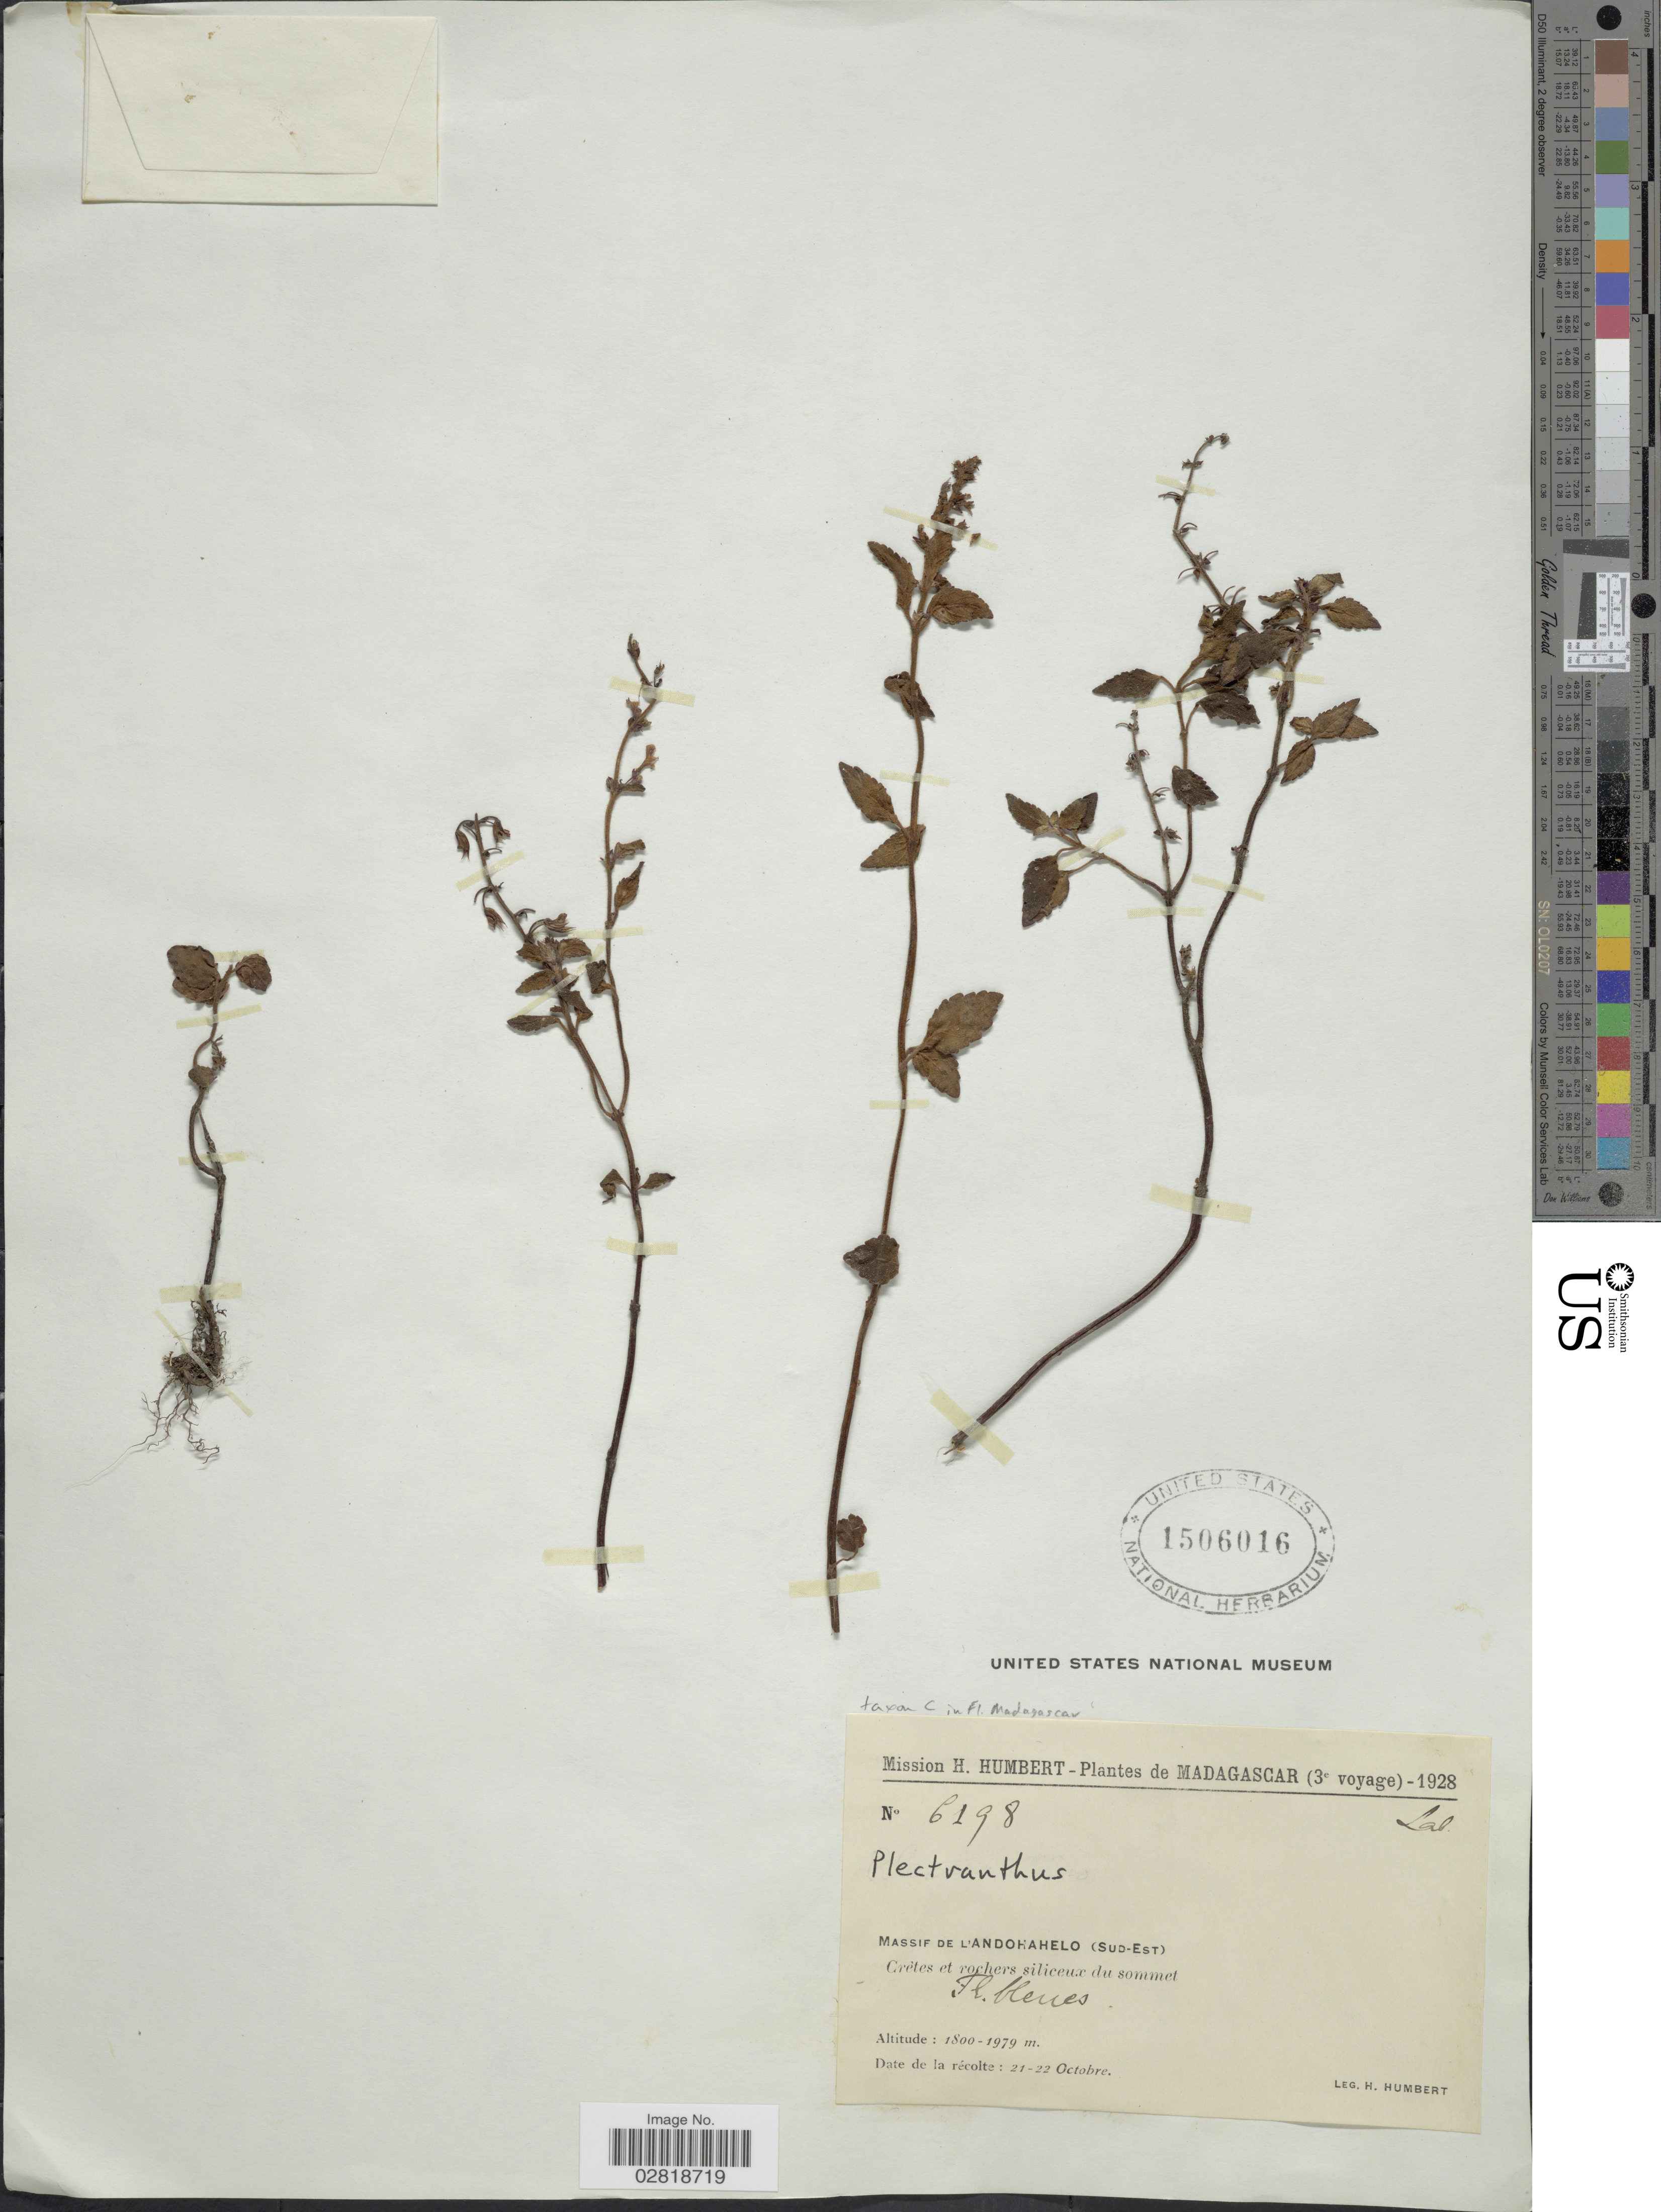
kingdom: Plantae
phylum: Tracheophyta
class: Magnoliopsida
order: Lamiales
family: Lamiaceae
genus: Plectranthus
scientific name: Plectranthus sp.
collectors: H. Humbert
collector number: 6198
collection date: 1928-10-21/1928-10-22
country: Madagascar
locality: Massif de l'Andohahelo (Sud-Est). Crètes et rochers siliceux du sommet.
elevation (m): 1800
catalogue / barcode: US 1506016